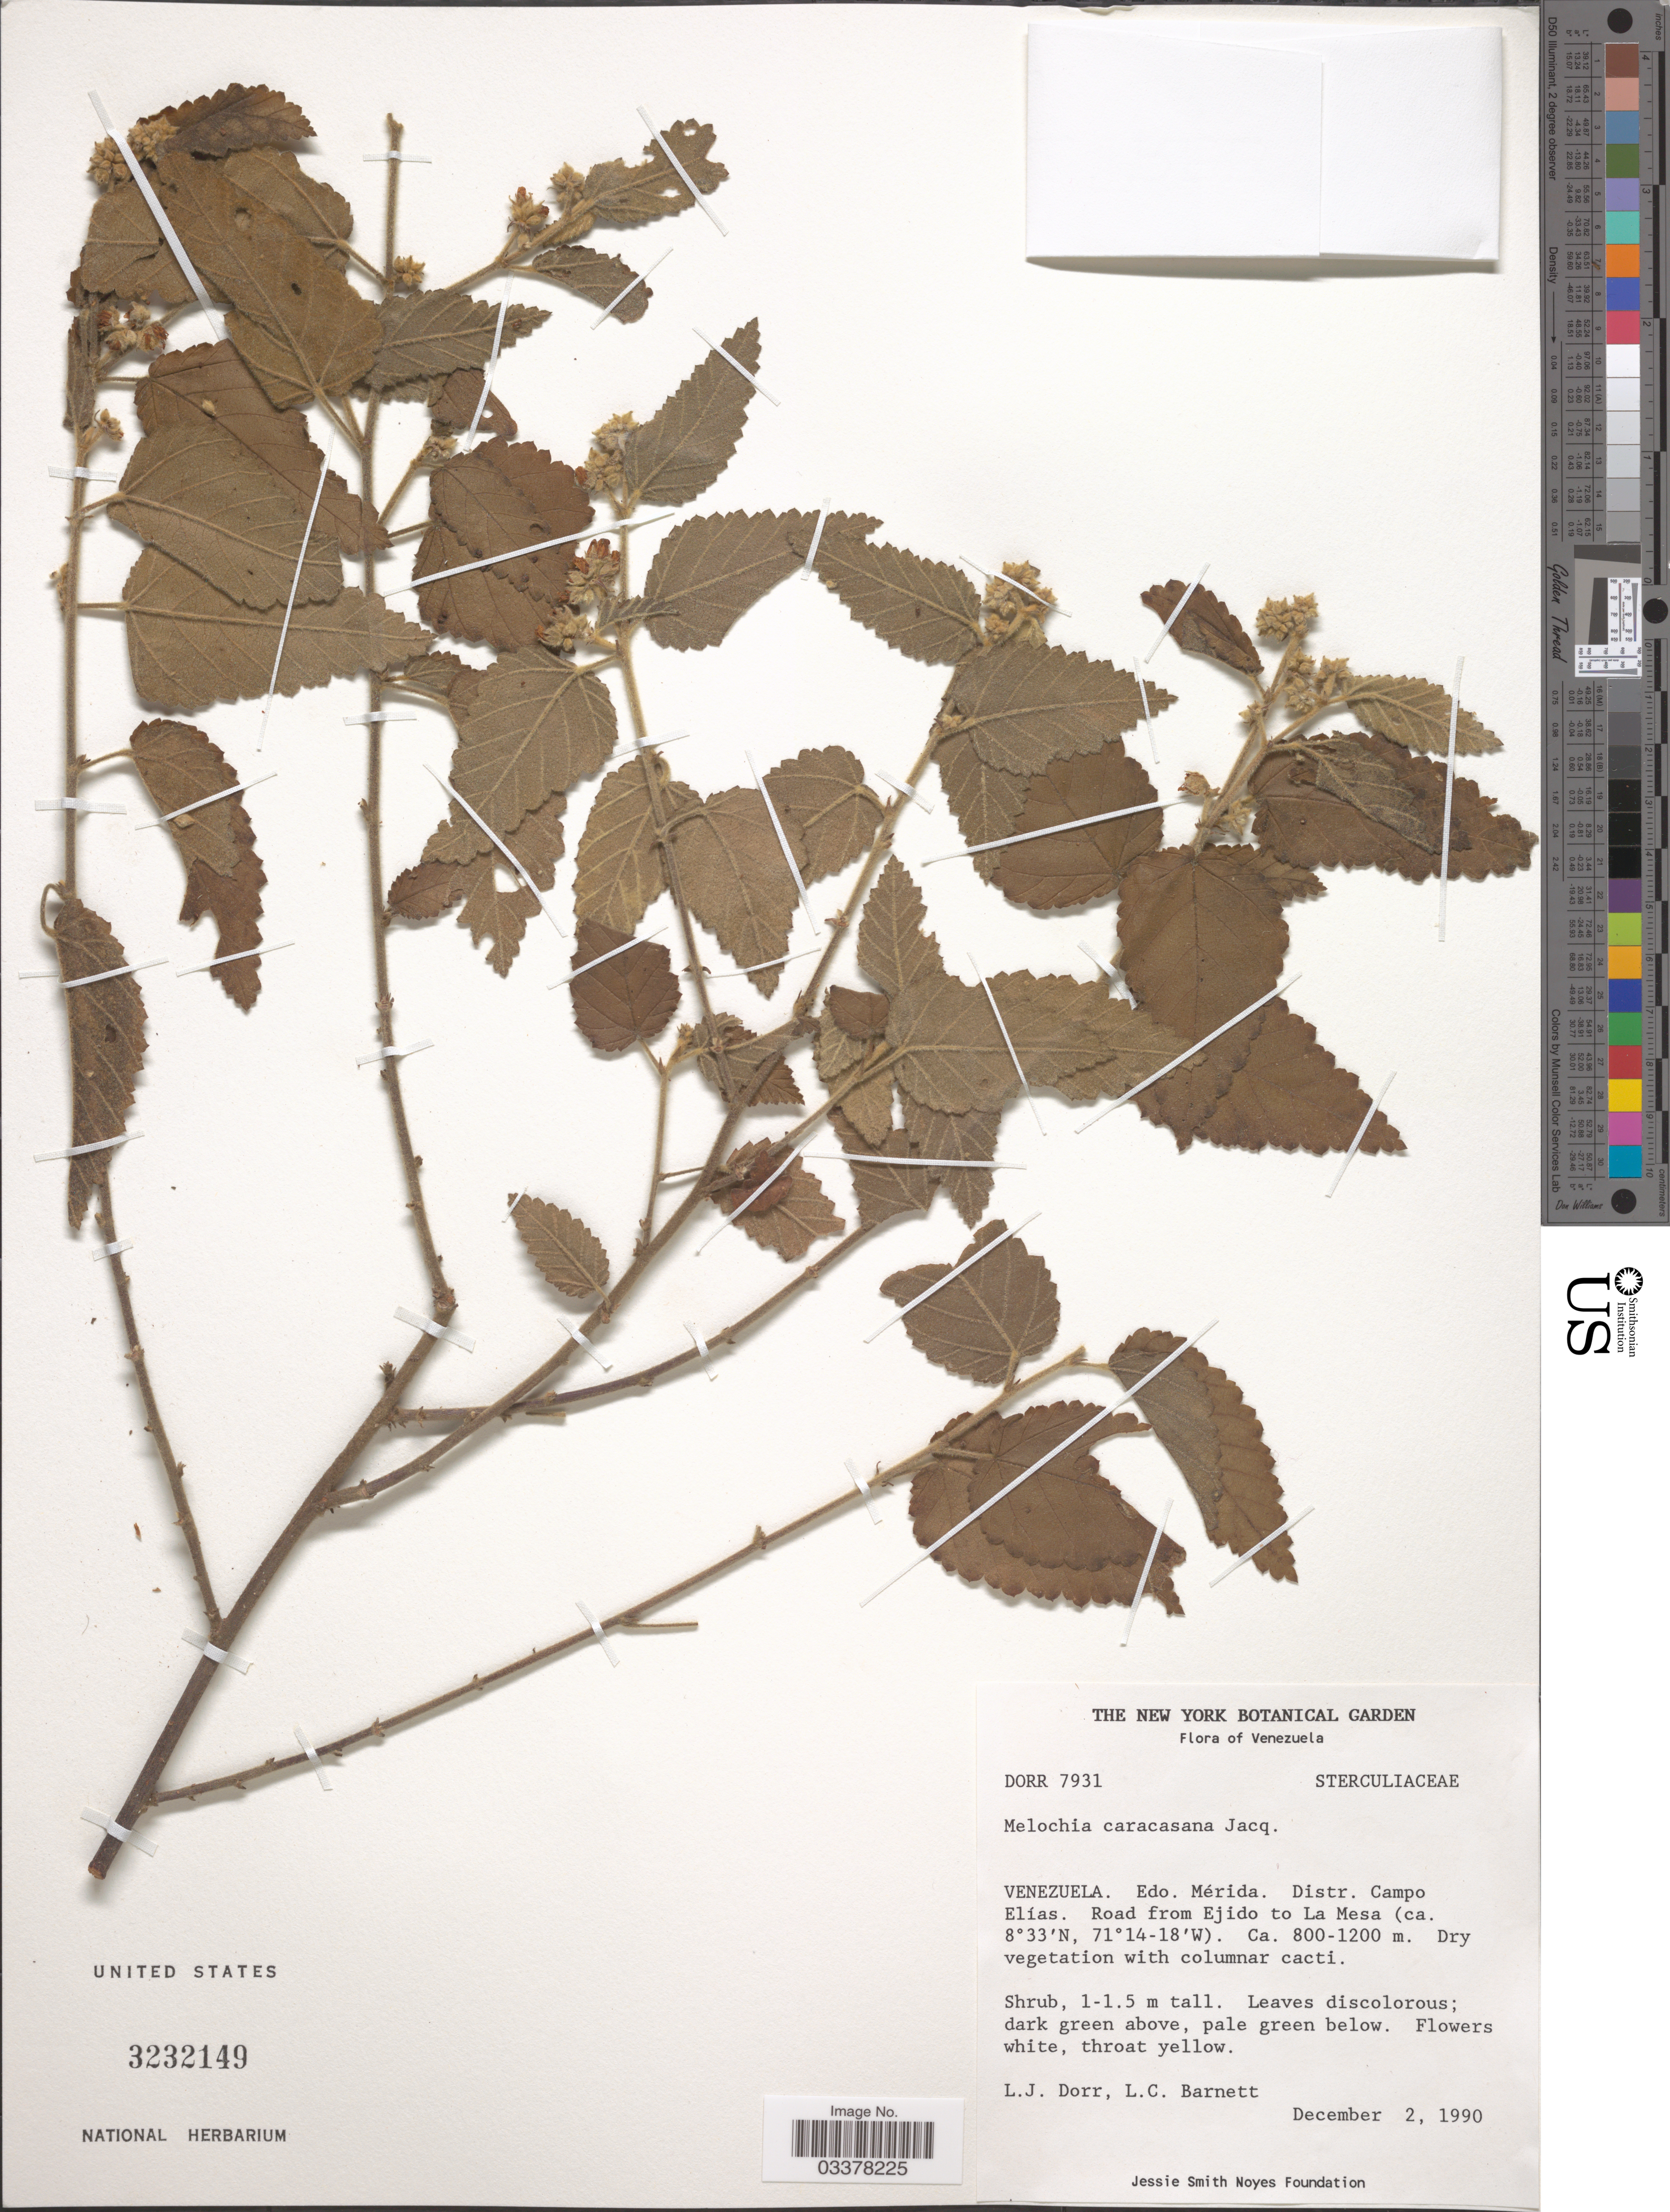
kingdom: Plantae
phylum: Tracheophyta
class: Magnoliopsida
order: Malvales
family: Malvaceae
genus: Melochia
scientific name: Melochia caracasana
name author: Jacq.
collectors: L. J. Dorr & L. C. Barnett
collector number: DORR 7931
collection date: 1990-12-02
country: Venezuela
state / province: Mérida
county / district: Campo Elías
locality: Road from Ejido to La Mesa.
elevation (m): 800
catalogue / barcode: US 3232149